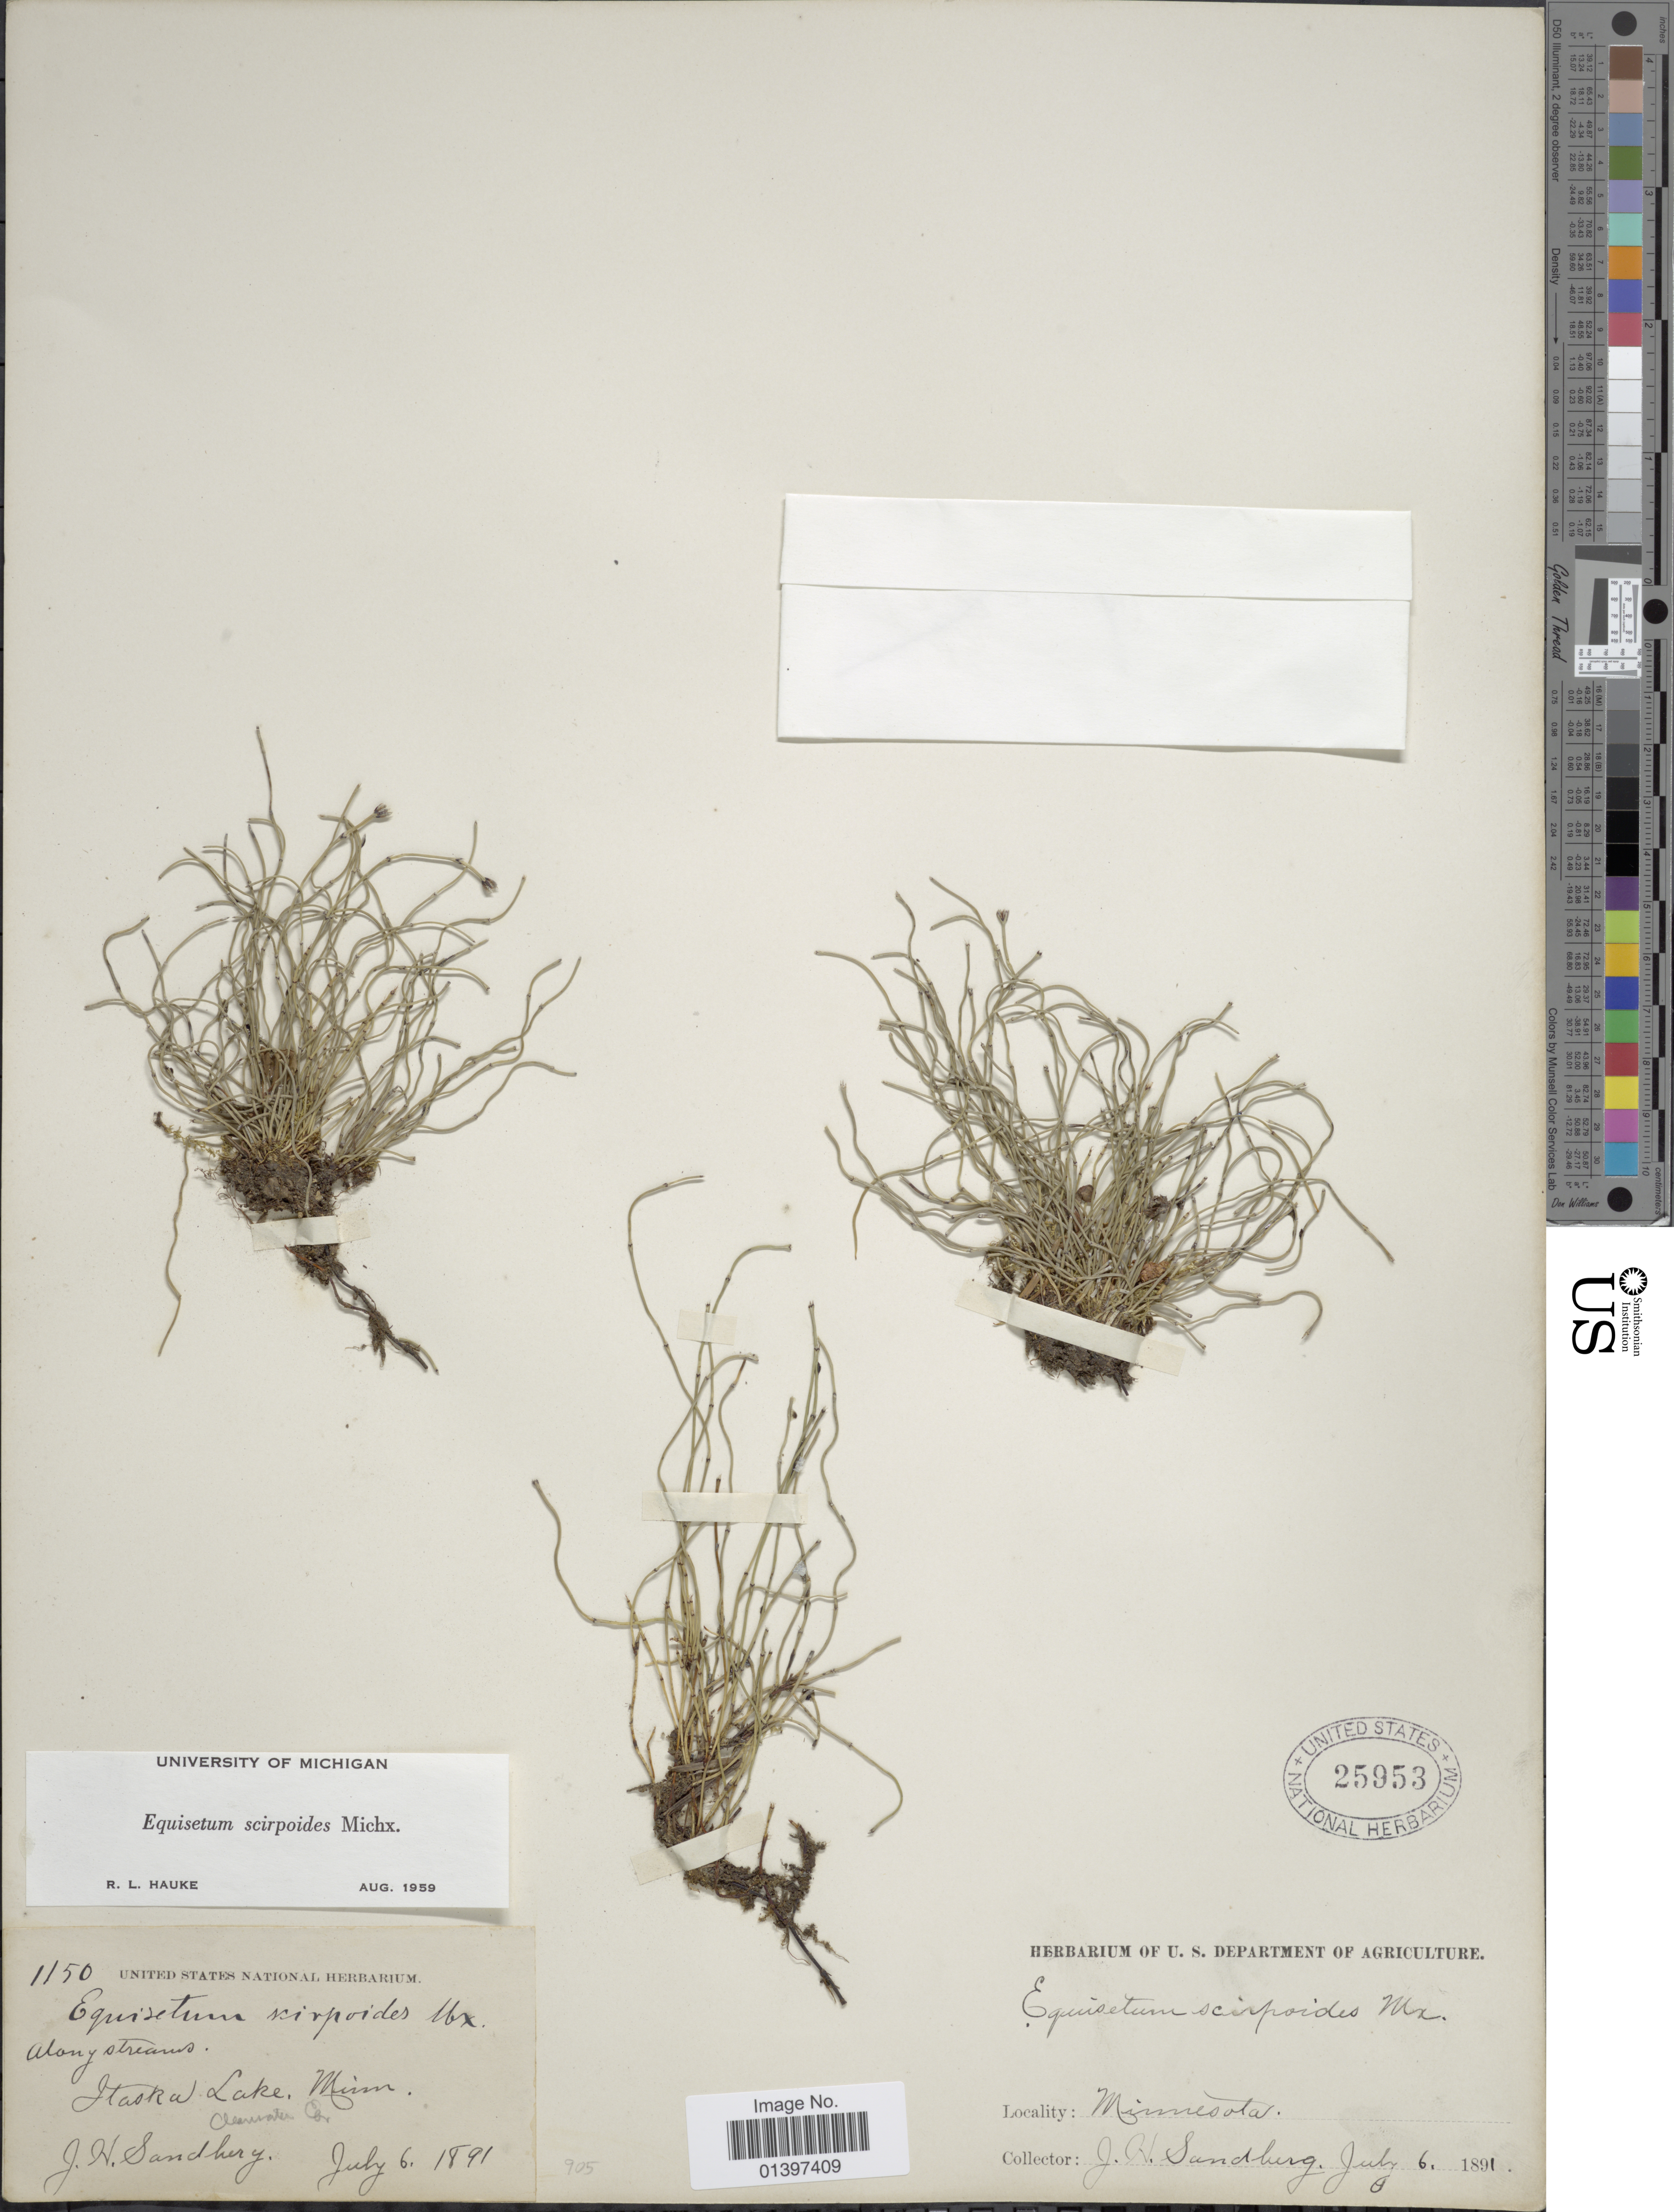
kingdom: Plantae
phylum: Tracheophyta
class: Polypodiopsida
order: Equisetales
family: Equisetaceae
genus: Equisetum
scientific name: Equisetum scirpoides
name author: Michx.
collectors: J. Sandburg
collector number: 1150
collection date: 1891-07-06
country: United States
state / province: Minnesota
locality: Along streams, Itaska Lake, Minn. Clearwater Co.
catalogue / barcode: US 25953